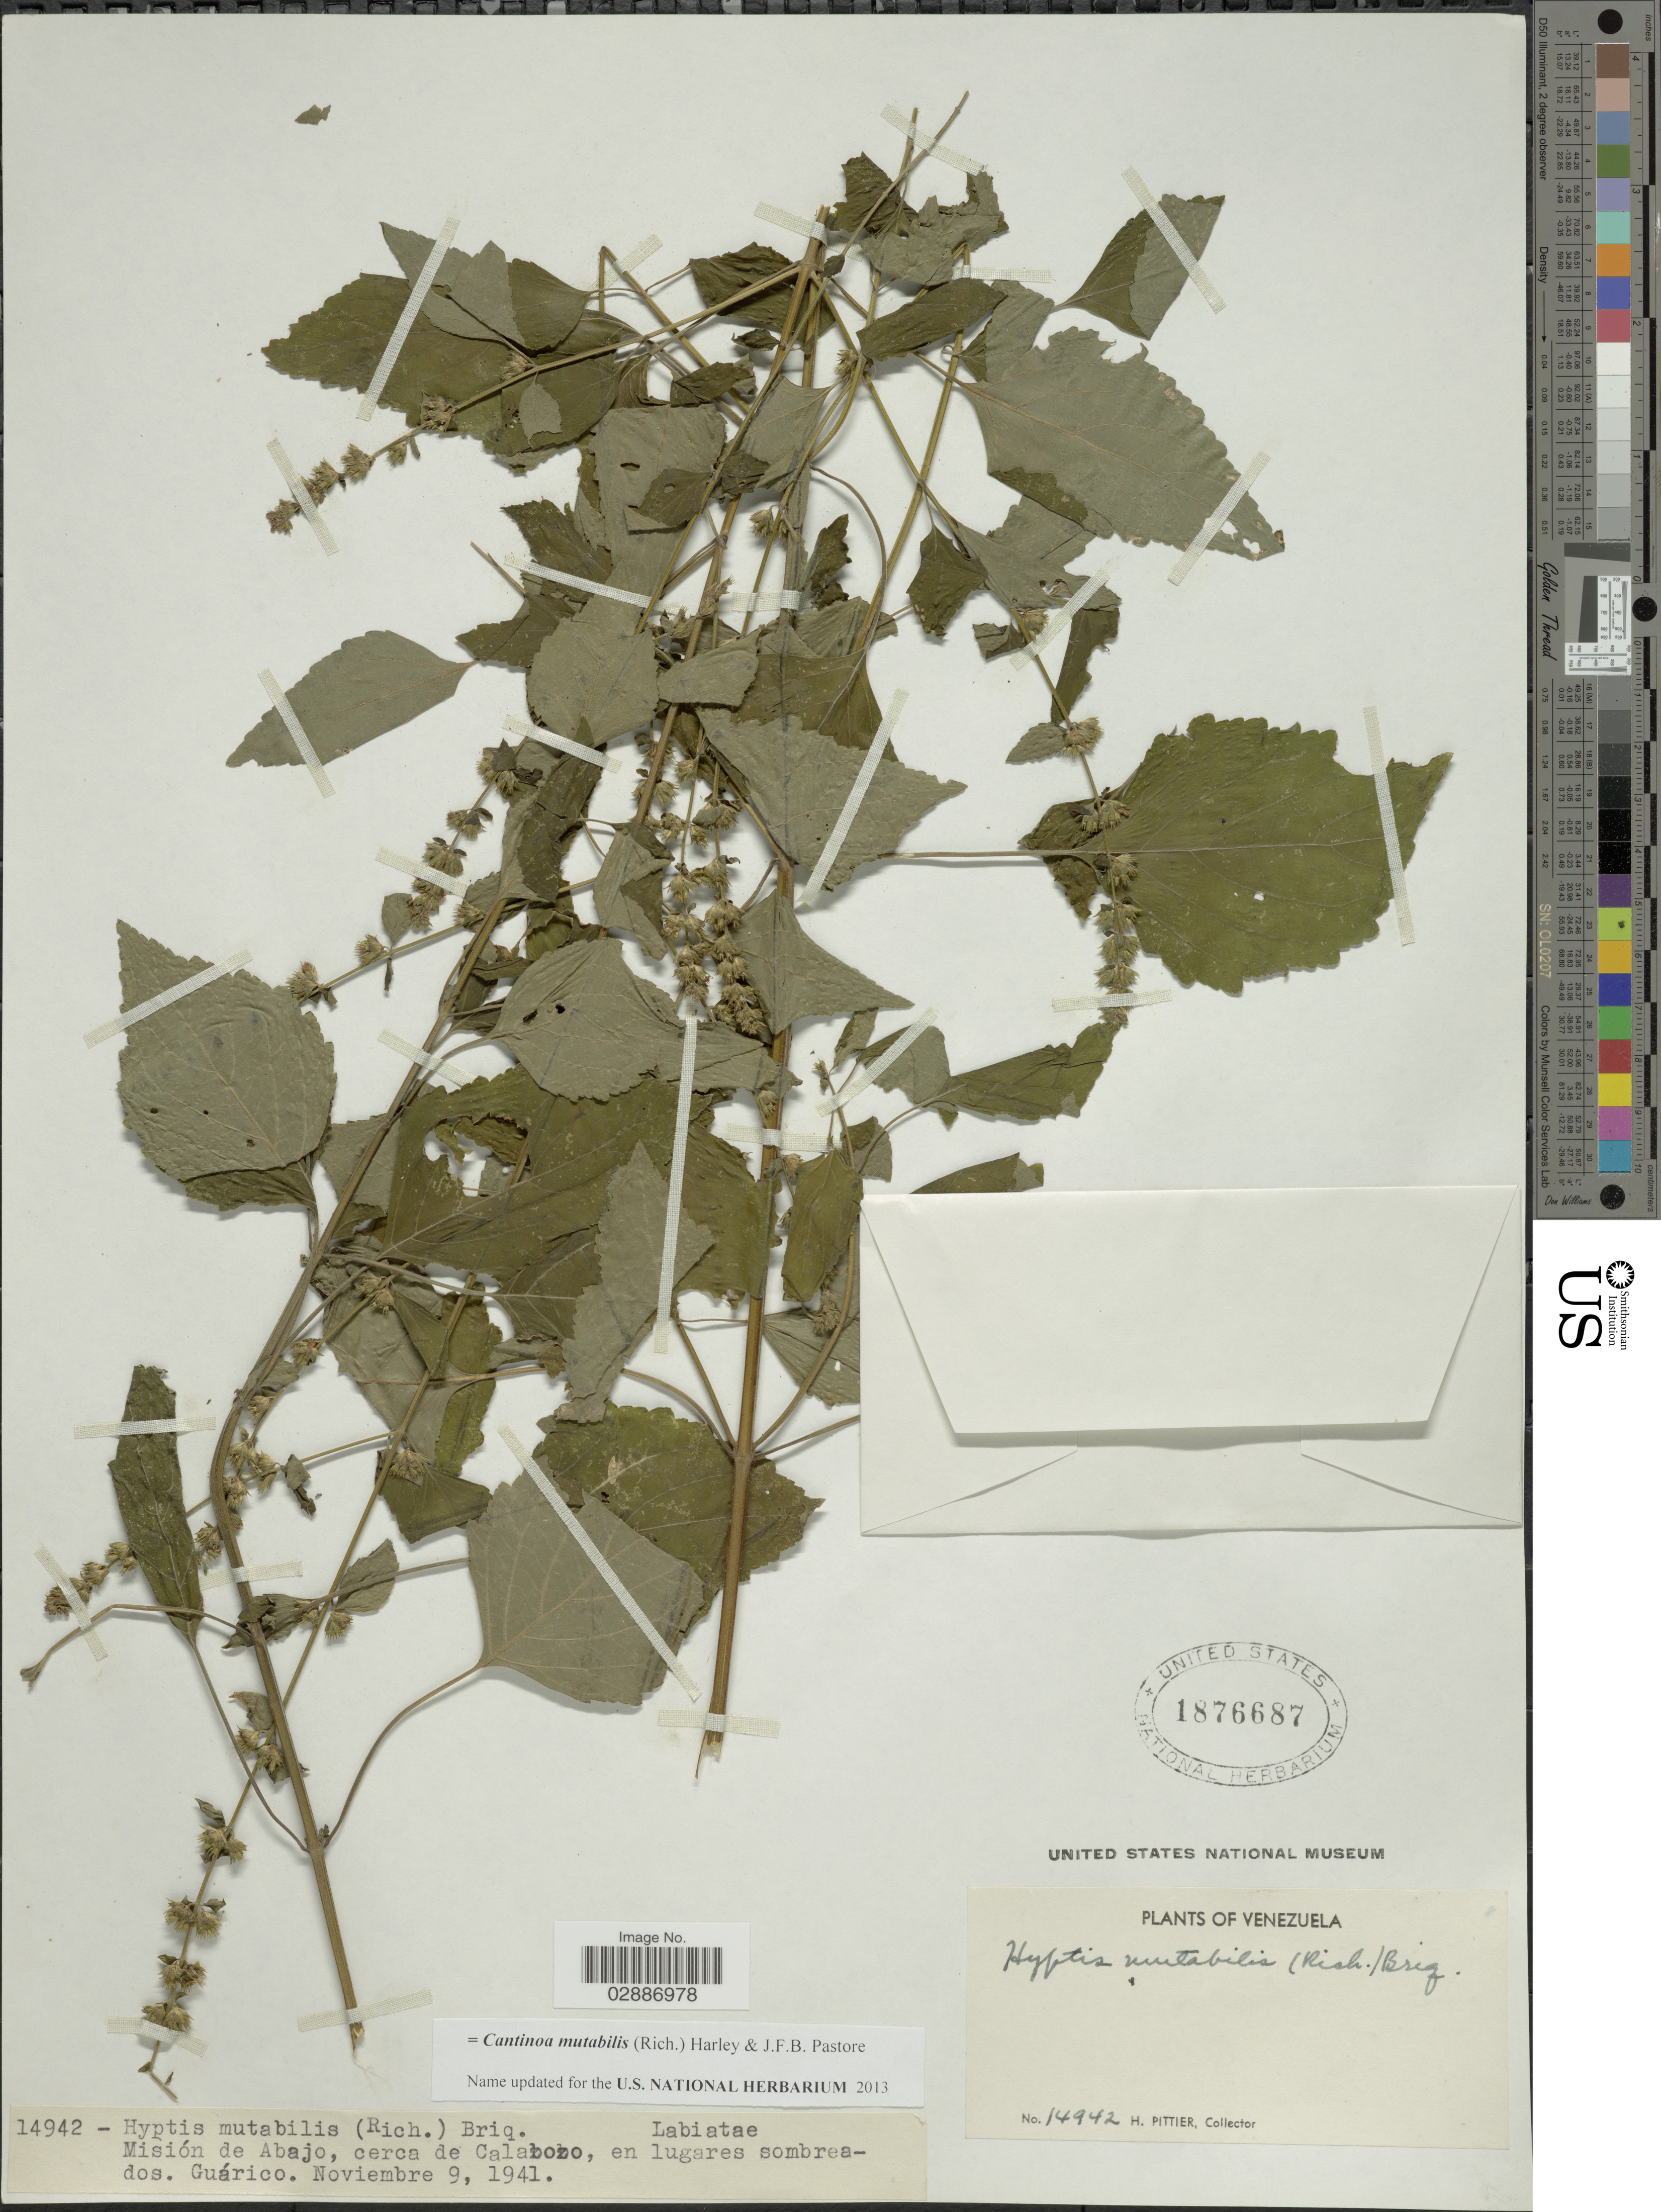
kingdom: Plantae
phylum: Tracheophyta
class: Magnoliopsida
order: Lamiales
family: Lamiaceae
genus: Cantinoa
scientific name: Cantinoa mutabilis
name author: (Epling) Harley & J.F.B. Pastore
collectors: H. F. Pittier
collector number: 14942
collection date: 1941-11-09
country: Venezuela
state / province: Guárico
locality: Misión de Abajo, cerca de Calabozo, en lugares sombreados. Guárico.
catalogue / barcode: US 1876687